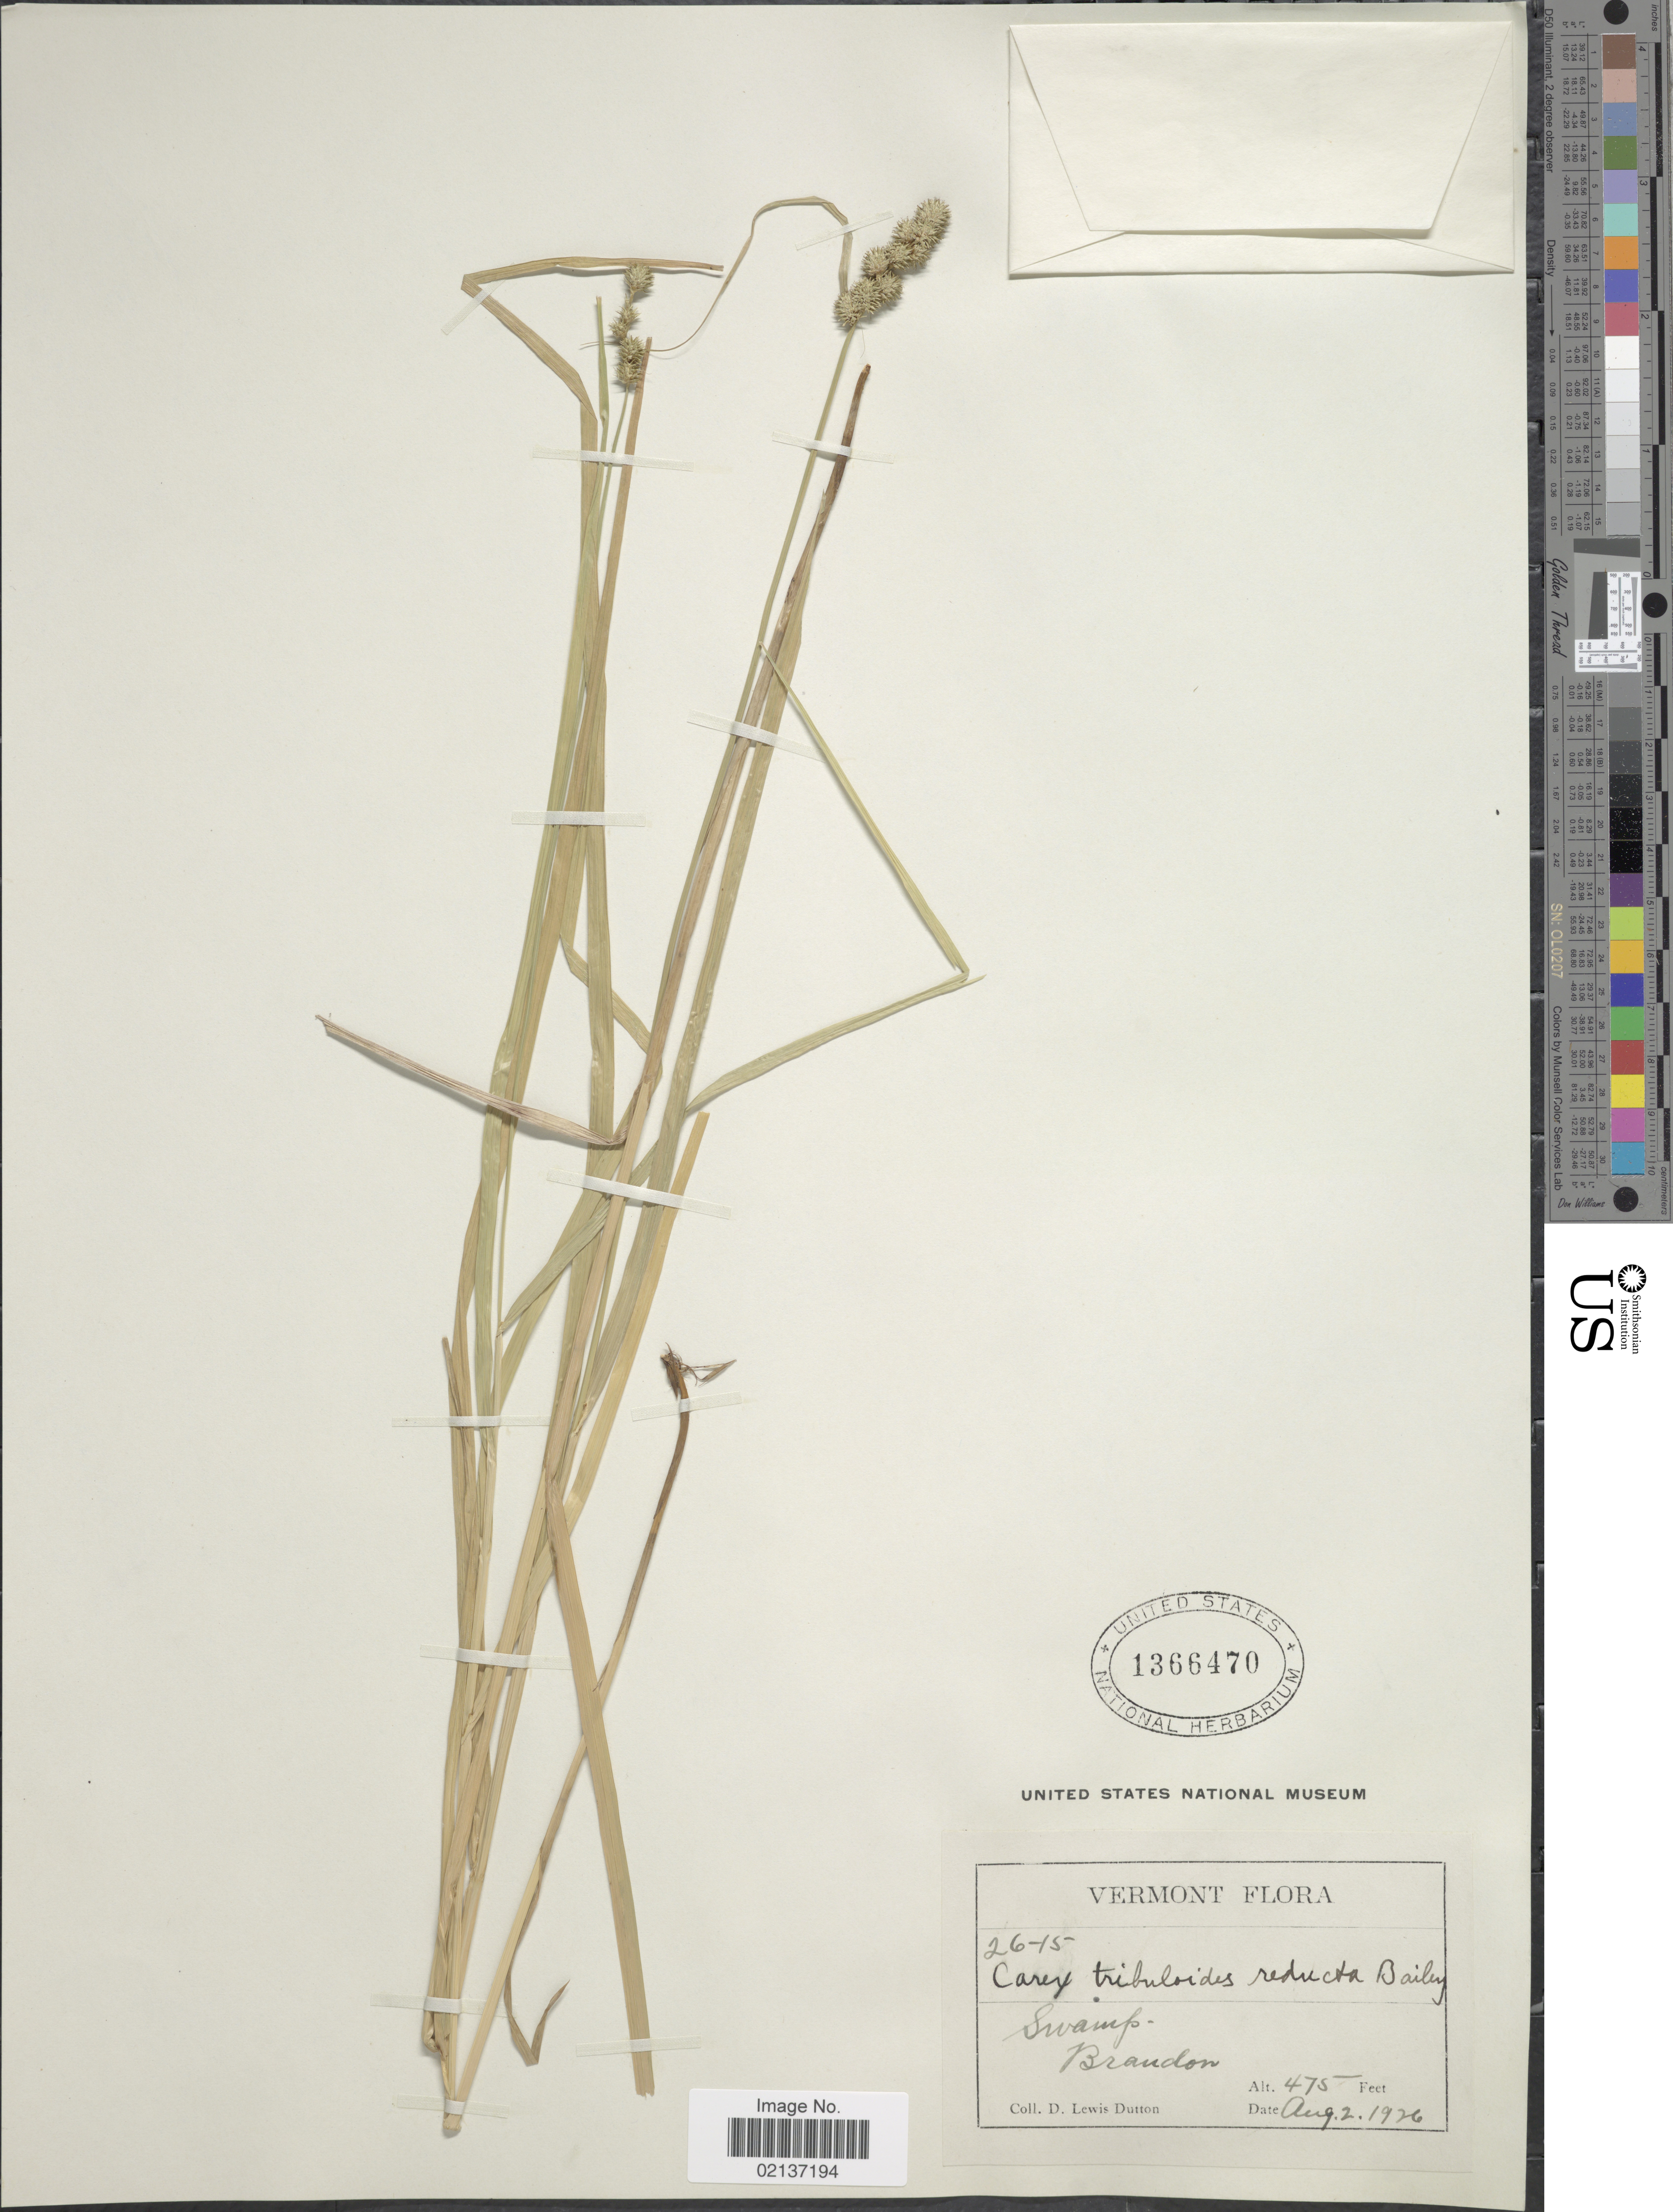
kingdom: Plantae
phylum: Tracheophyta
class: Liliopsida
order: Poales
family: Cyperaceae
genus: Carex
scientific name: Carex tribuloides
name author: Wahlenb.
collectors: D. Dutton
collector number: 2615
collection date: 1926-08-02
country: United States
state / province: Vermont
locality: Swamp, Brandon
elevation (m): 145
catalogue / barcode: US 1366470